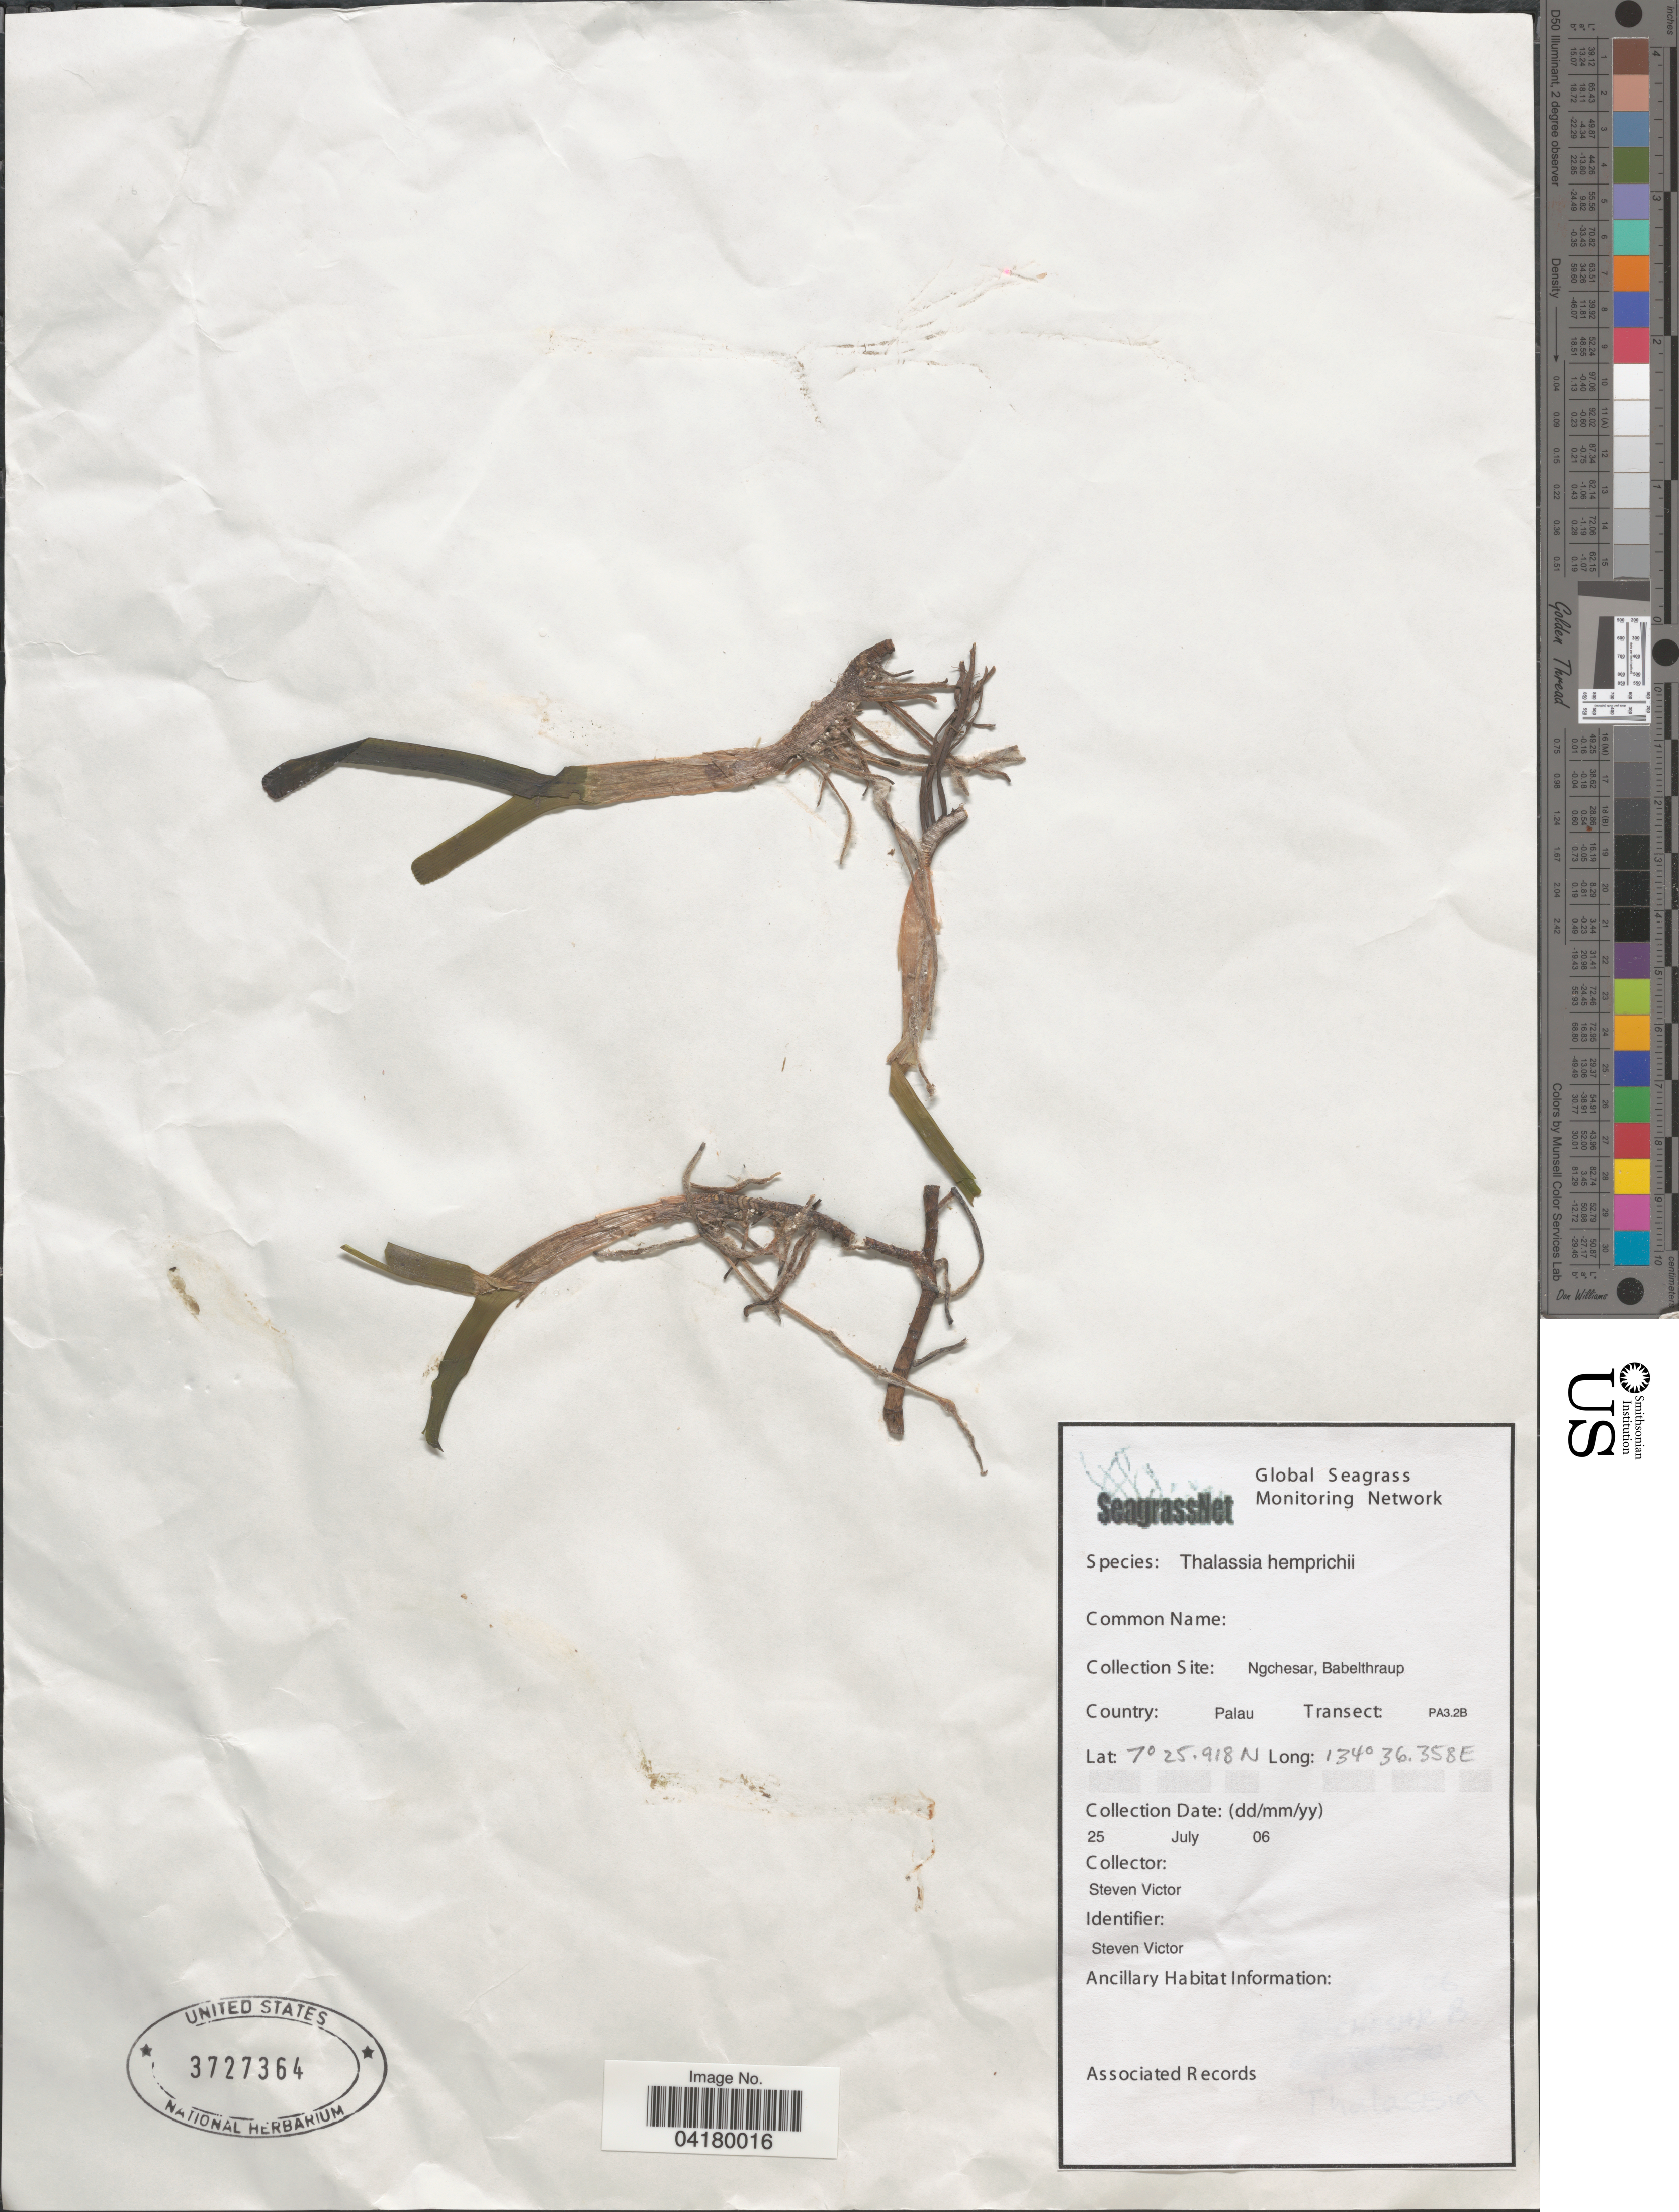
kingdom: Plantae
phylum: Tracheophyta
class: Liliopsida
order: Alismatales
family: Hydrocharitaceae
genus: Thalassia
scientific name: Thalassia hemprichii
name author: Asch.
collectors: S. Victor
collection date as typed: Transcribed d/m/y: 25/7/6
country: Palau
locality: Collection Site: Ngchesar, Babelthraup. Country: Palau. Transect: PA3.2B.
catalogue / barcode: US 3727364